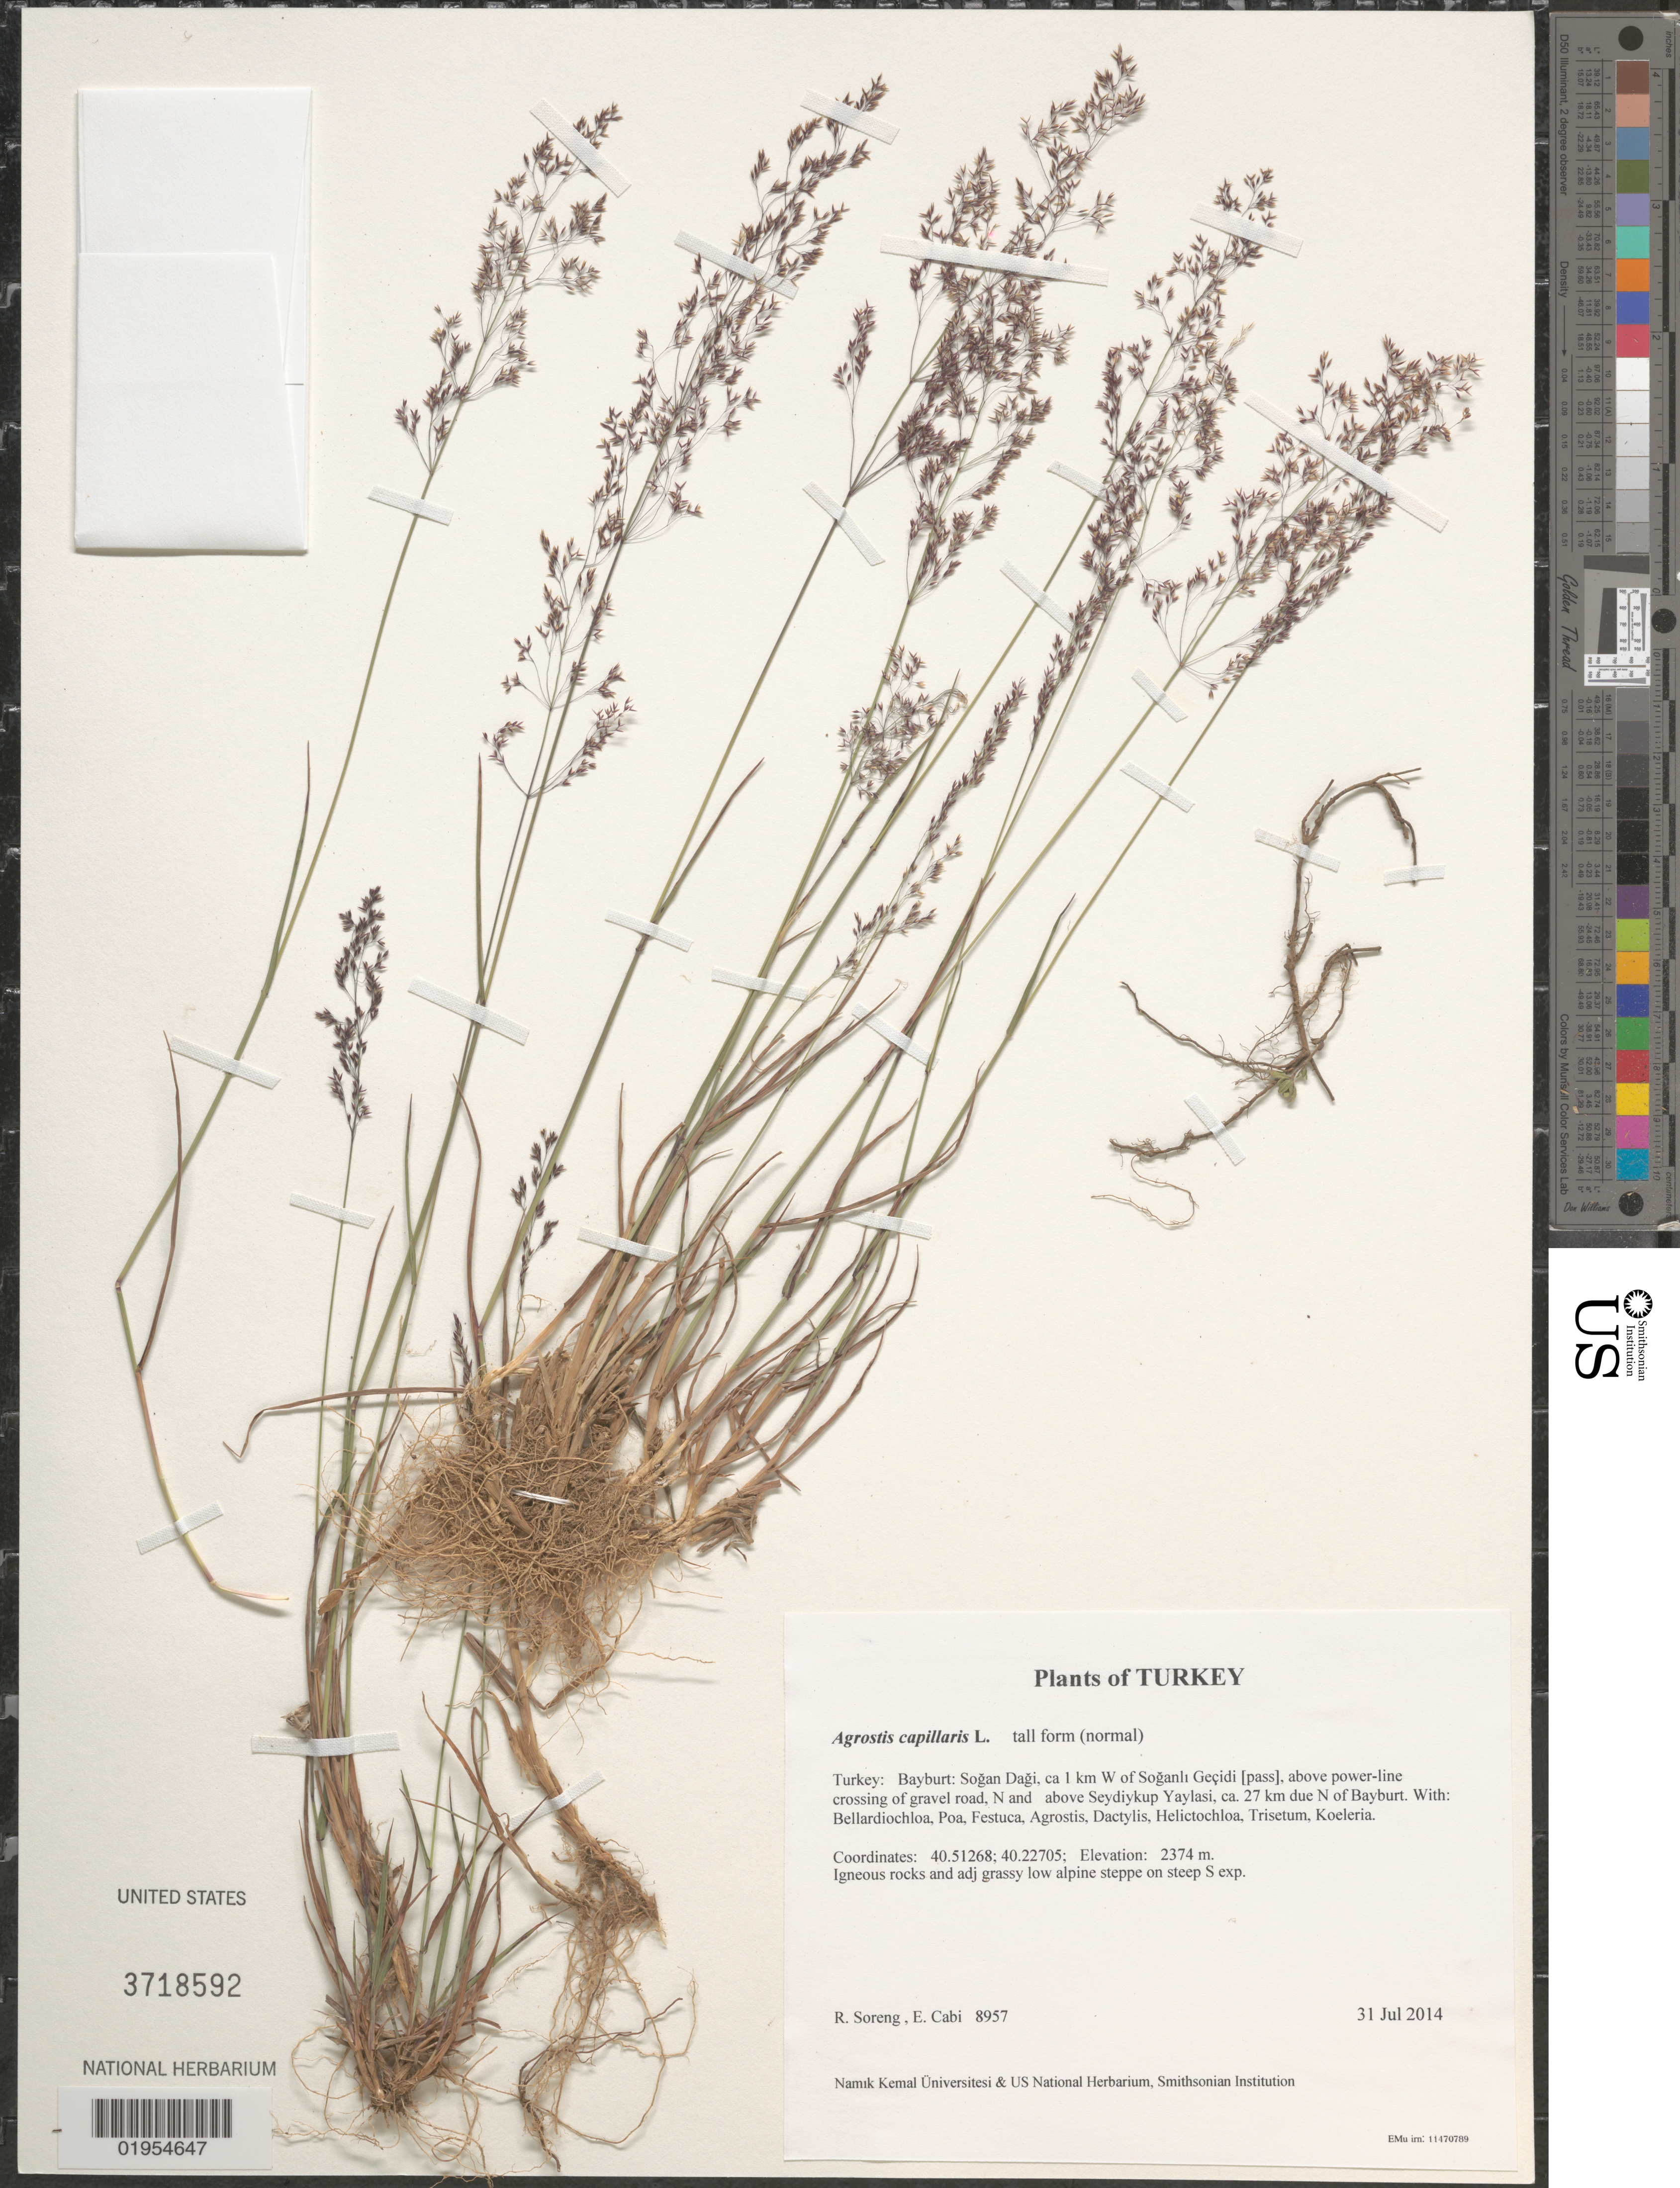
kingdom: Plantae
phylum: Tracheophyta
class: Liliopsida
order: Poales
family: Poaceae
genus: Agrostis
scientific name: Agrostis capillaris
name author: L.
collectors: R. J. Soreng & E. Cabi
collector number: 8957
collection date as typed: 31 Jul 2014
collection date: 2014-07-31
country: Turkey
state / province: Bayburt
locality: Sogan Dagi, ca 1 km W of Soganli Gecidi [pass], above power-line crossing of gravel road, N and above Seydiykup Yaylasi, ca. 27 km due N of Bayburt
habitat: Igneous rocks and adj grassy low alpine steppe on steep S exp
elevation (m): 2374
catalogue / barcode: US 3718592